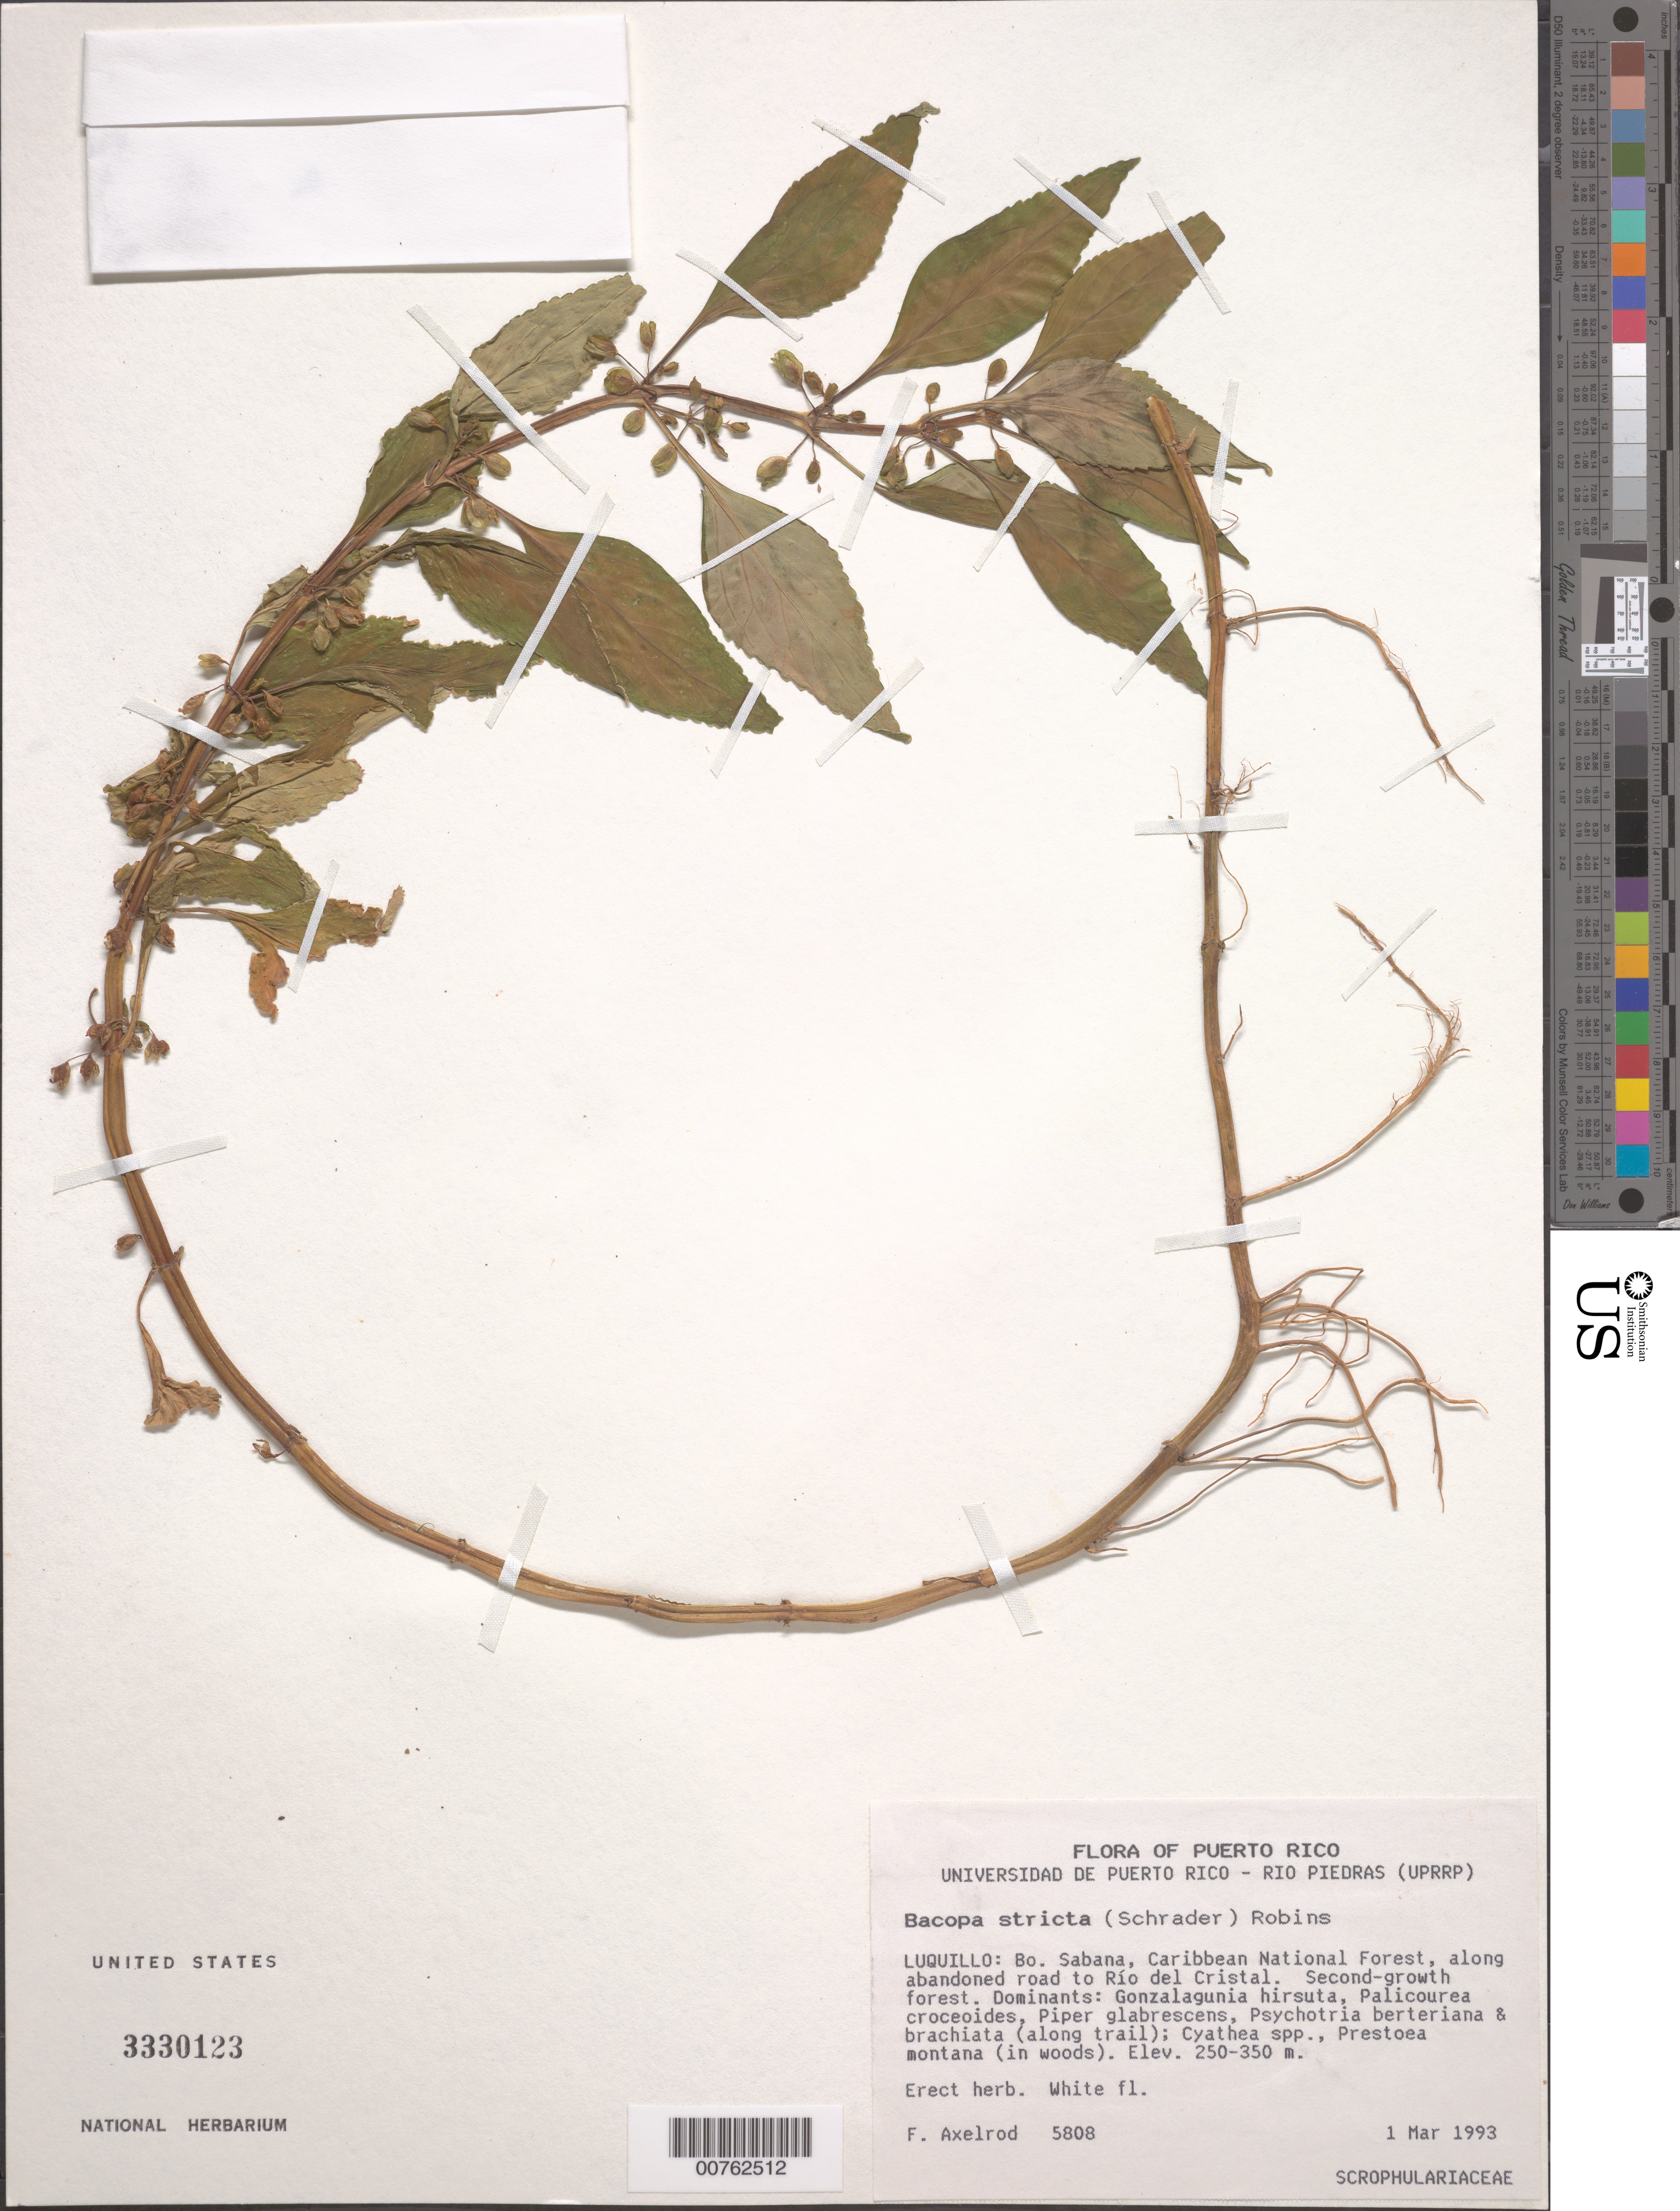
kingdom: Plantae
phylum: Tracheophyta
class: Magnoliopsida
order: Lamiales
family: Plantaginaceae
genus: Bacopa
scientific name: Bacopa stricta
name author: (Schrad.) B.L. Rob.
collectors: F. S. Axelrod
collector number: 5808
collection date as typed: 01 Mar 1993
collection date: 1993-03-01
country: Puerto Rico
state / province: Luquillo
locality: Luquillo: Bo. Sabana, Caribbean National Forest, along abandoned road to Río del Cristal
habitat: Second growth forest, with Gonzalagunia, Palicourea, Piper, Psychotria (trail); Cyathea, Prestoea (woods)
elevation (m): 250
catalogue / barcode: US 3330123